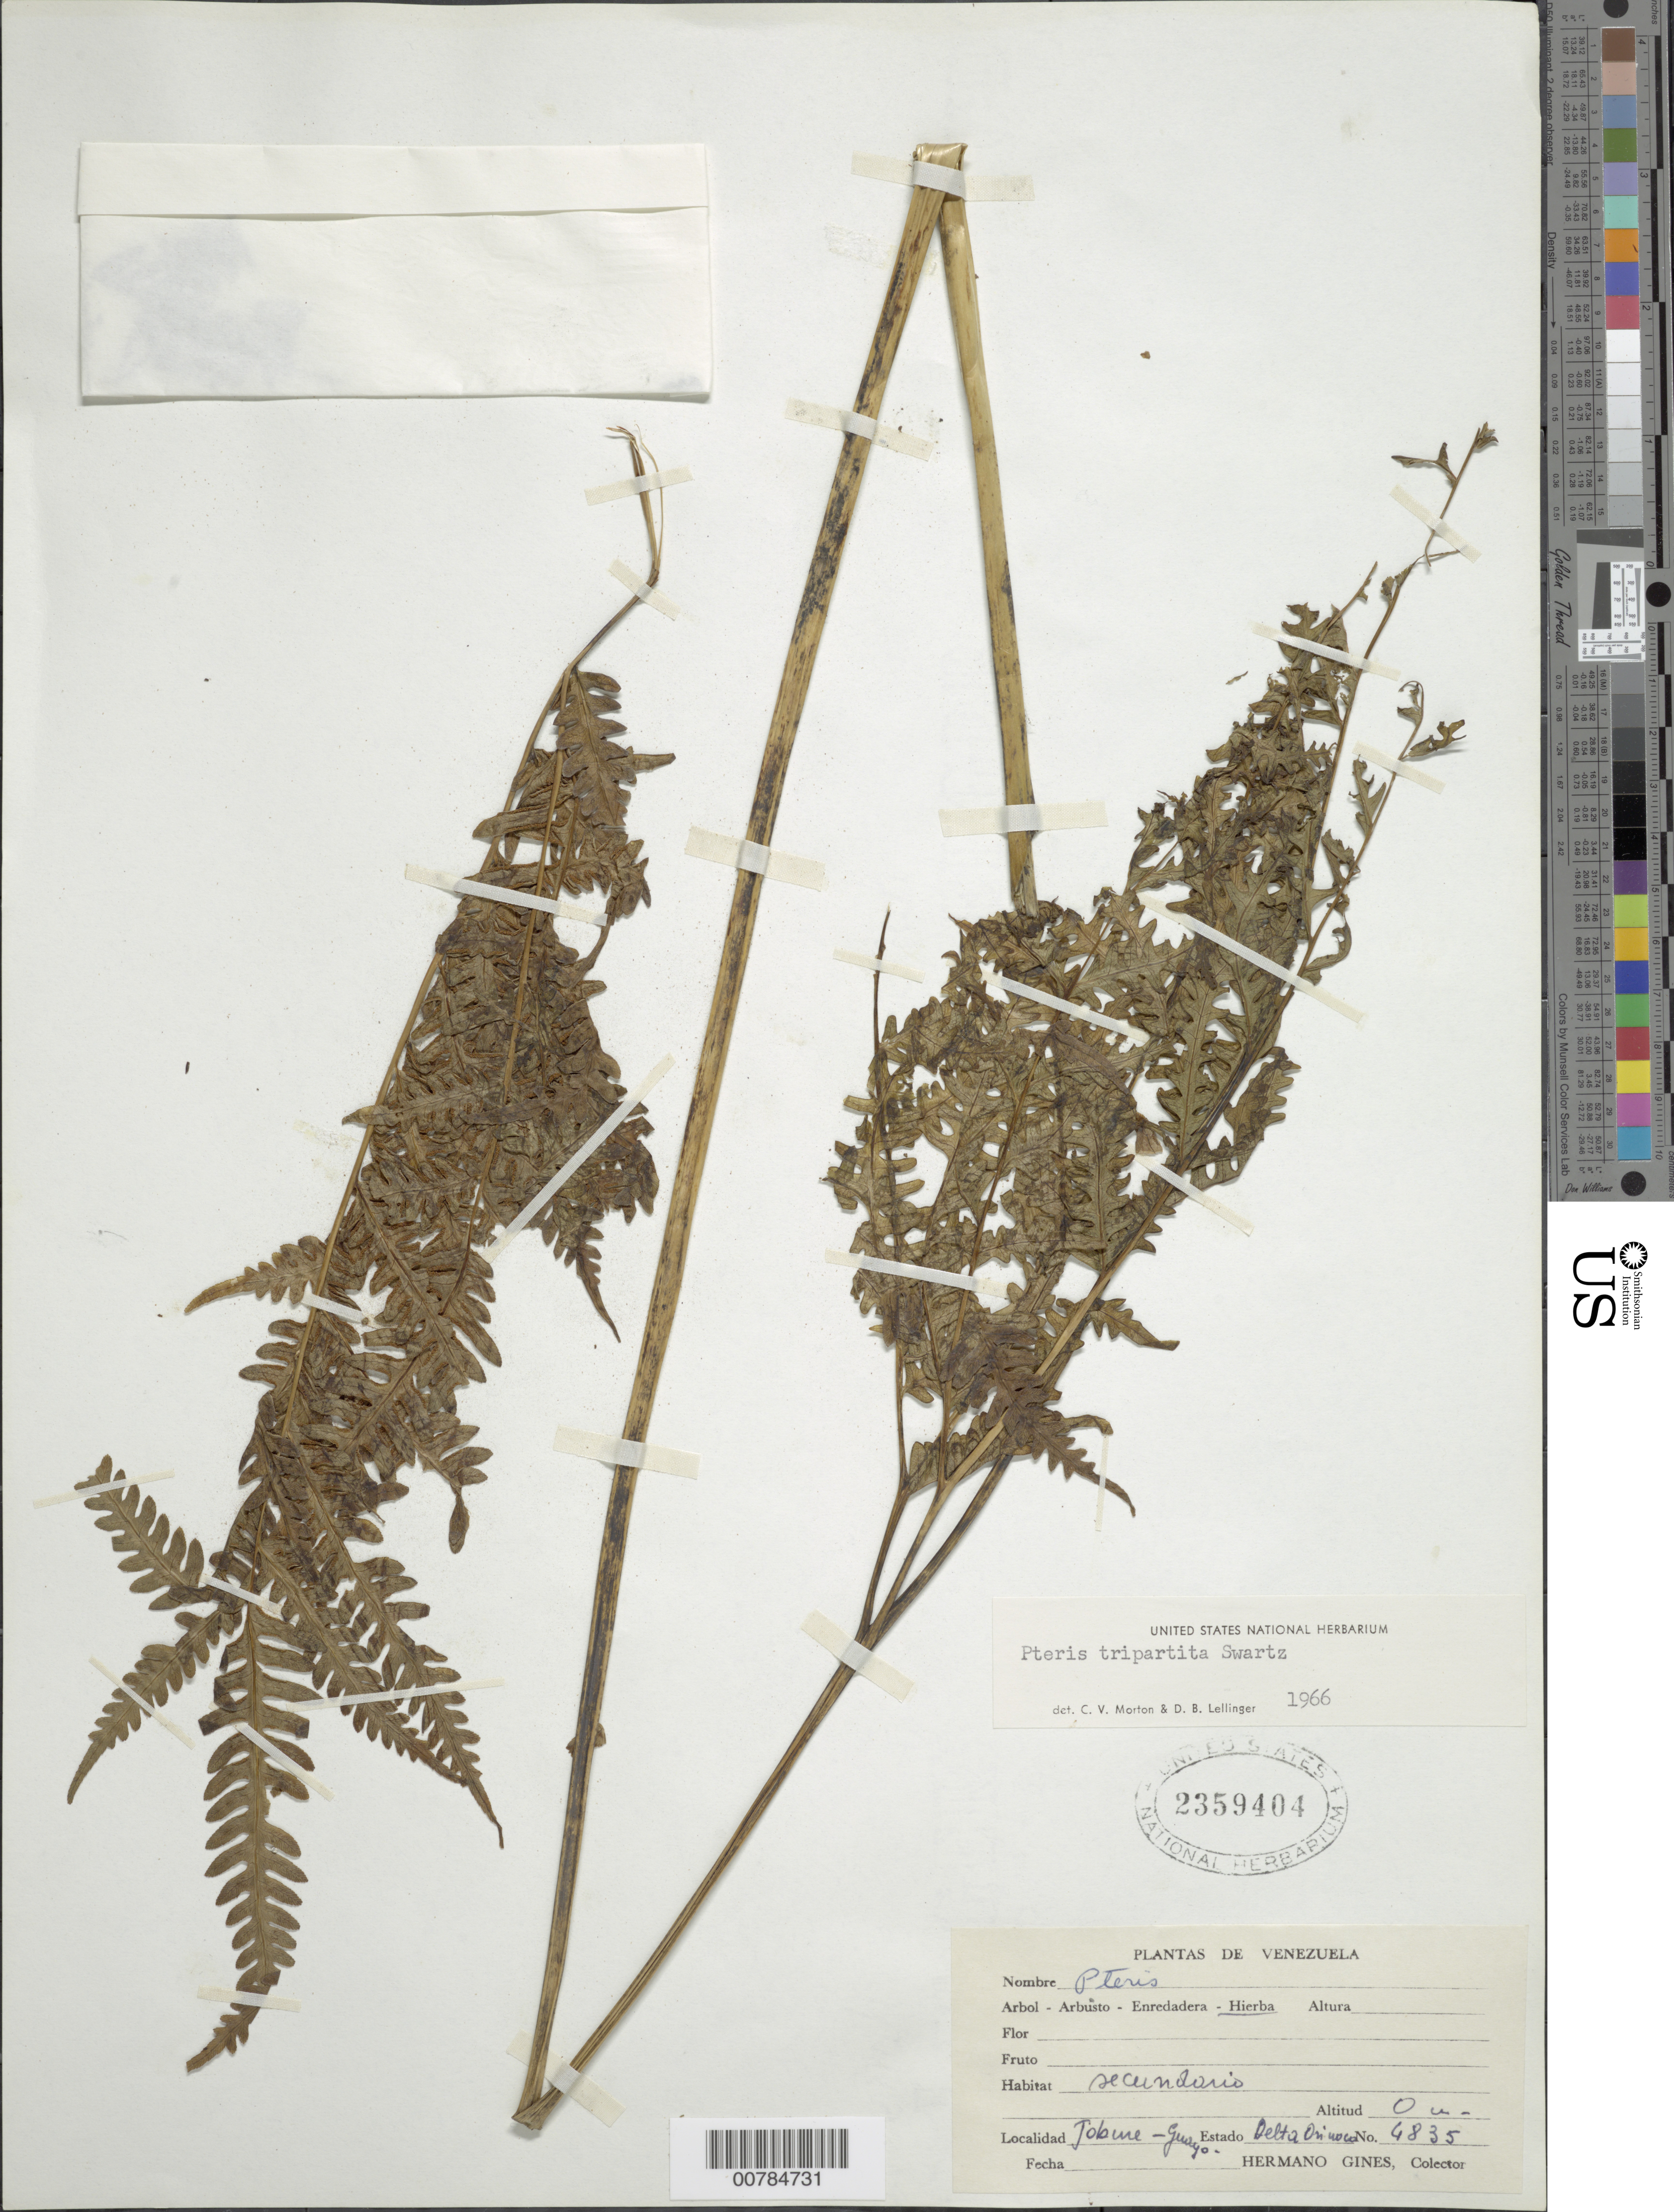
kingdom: Plantae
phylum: Tracheophyta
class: Polypodiopsida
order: Polypodiales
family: Pteridaceae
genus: Pteris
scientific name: Pteris tripartita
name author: Sw.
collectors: H. Gines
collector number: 4835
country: Venezuela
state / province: Delta Amacuro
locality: Tobine-Guayo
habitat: Secondary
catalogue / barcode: US 2359404